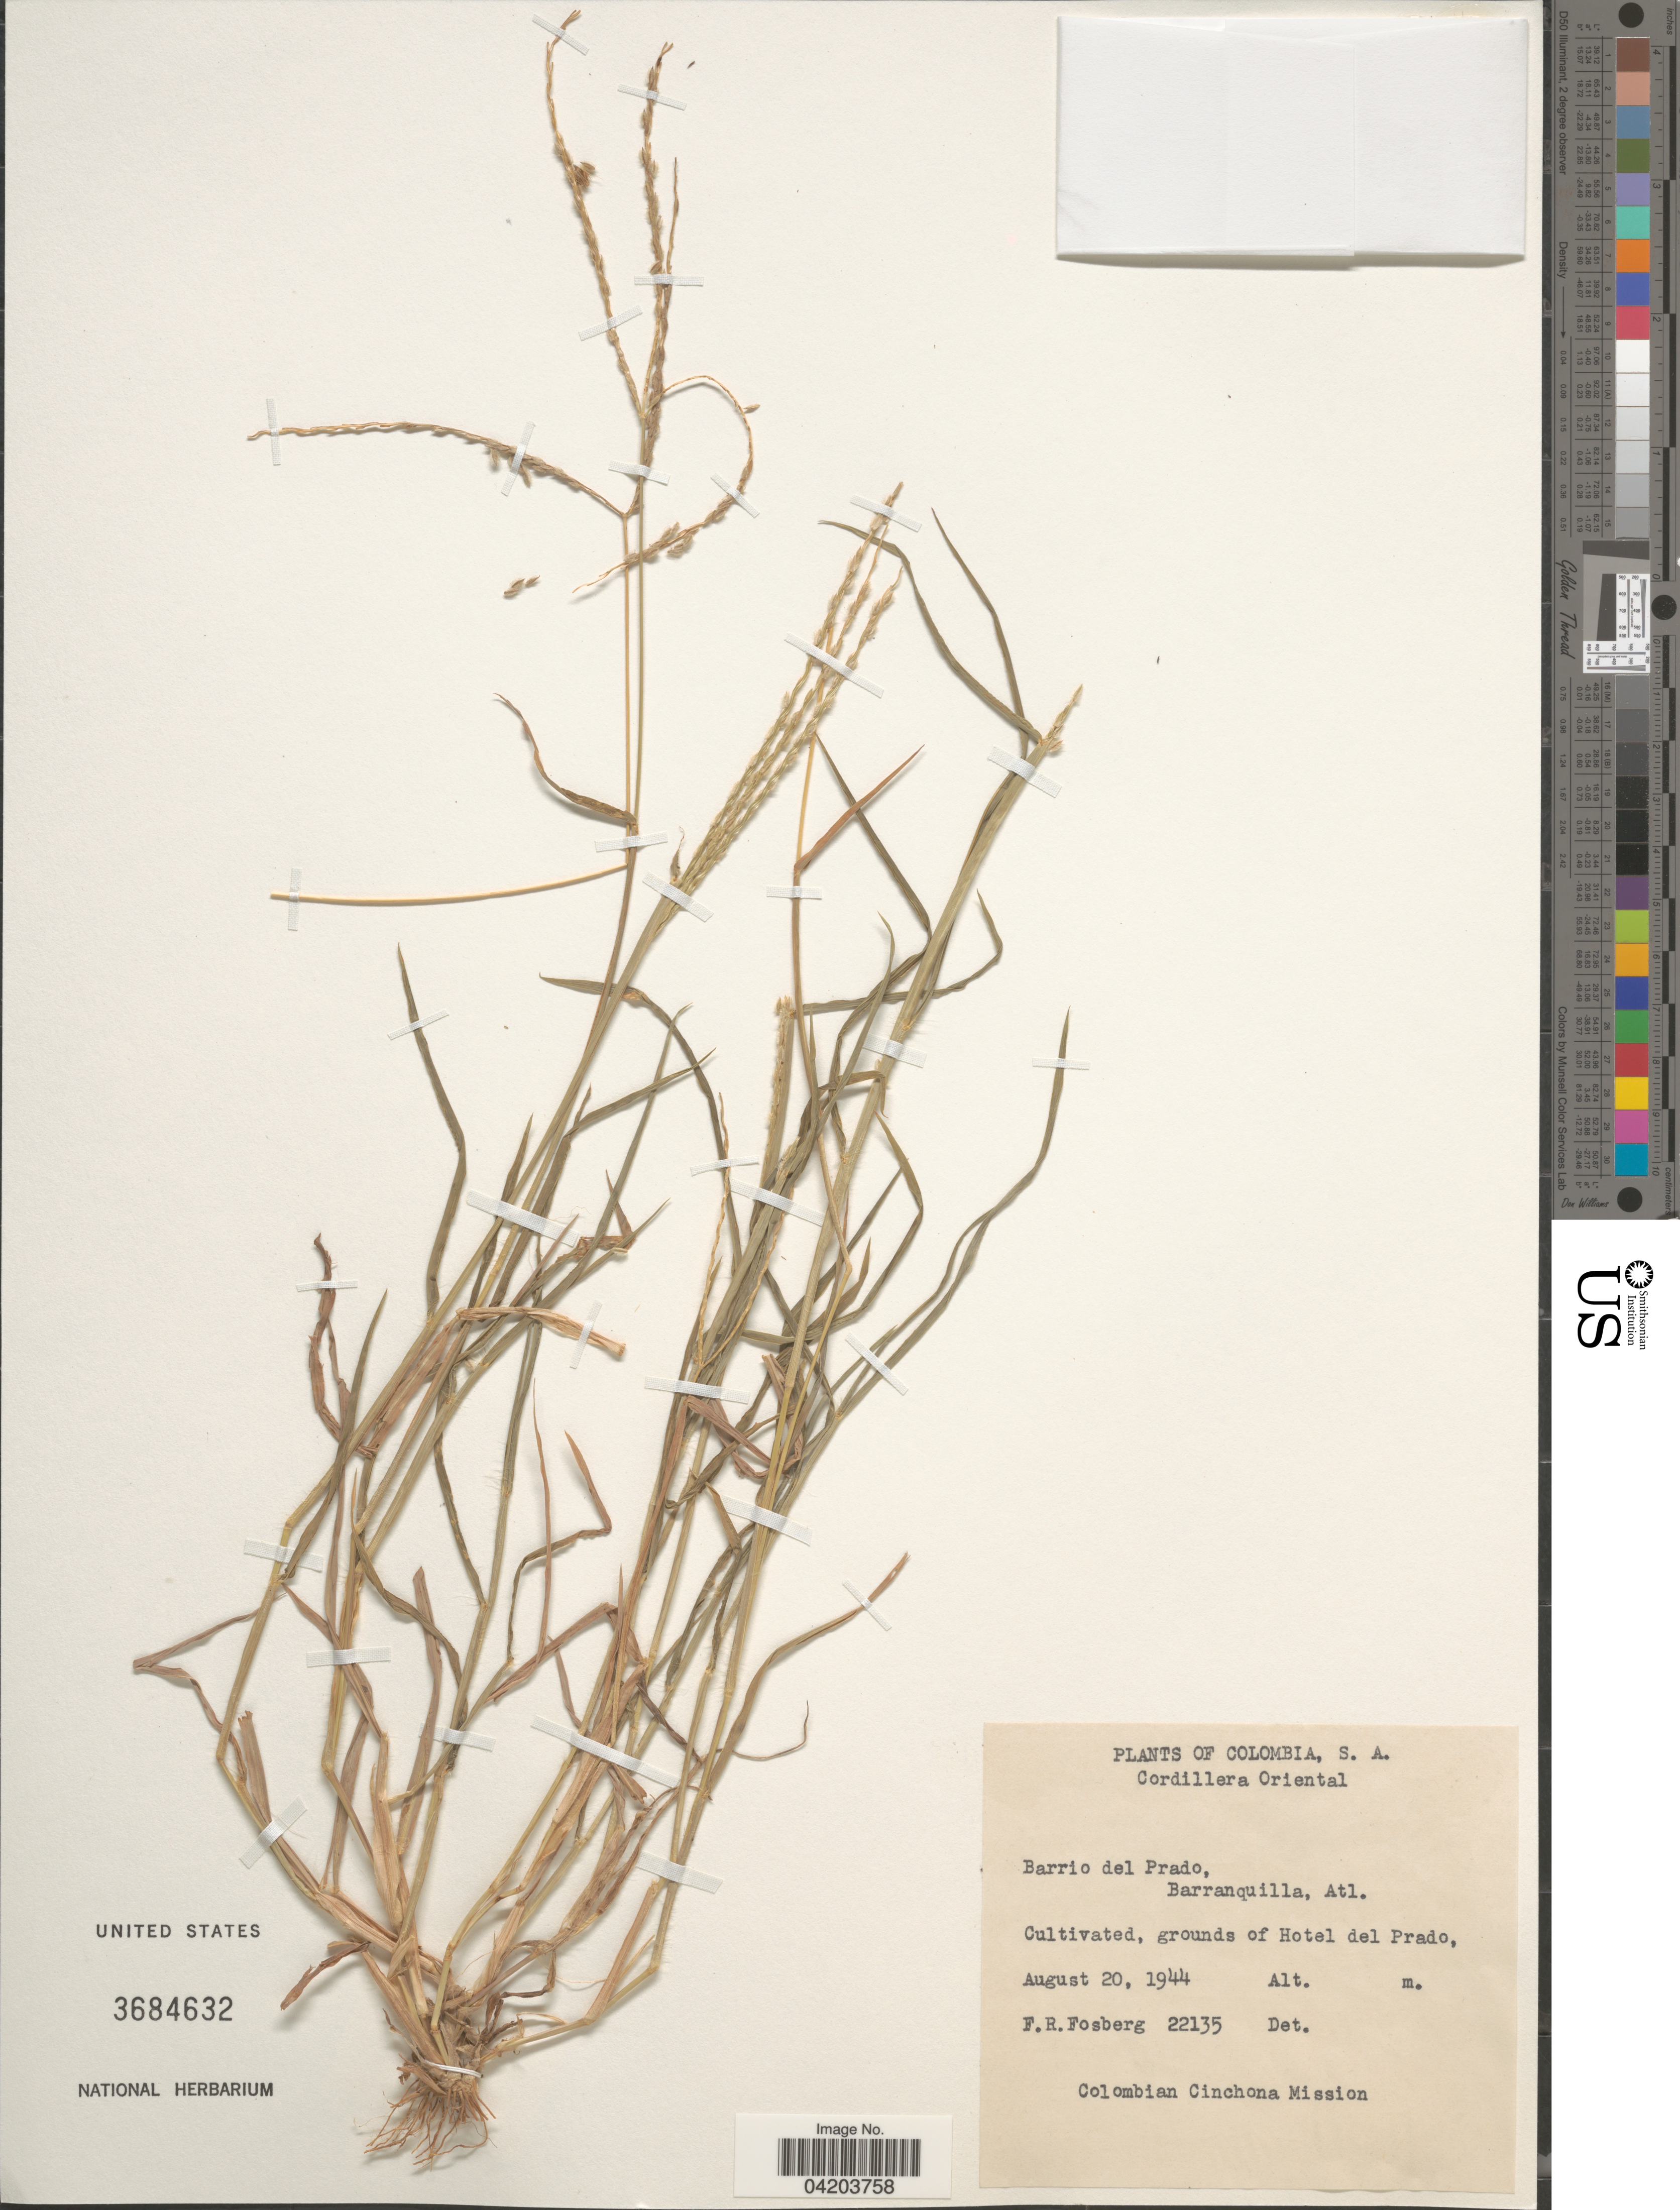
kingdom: Plantae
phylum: Tracheophyta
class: Liliopsida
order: Poales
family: Poaceae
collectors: F. R. Fosberg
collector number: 22135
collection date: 1944-08-20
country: Colombia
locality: Cordillera Oriental. Barrio del Prado, Barranquilla, Atl. Cultivated, grounds of Hotel del Prado. Colombian Cinchona Mission.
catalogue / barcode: US 3684632